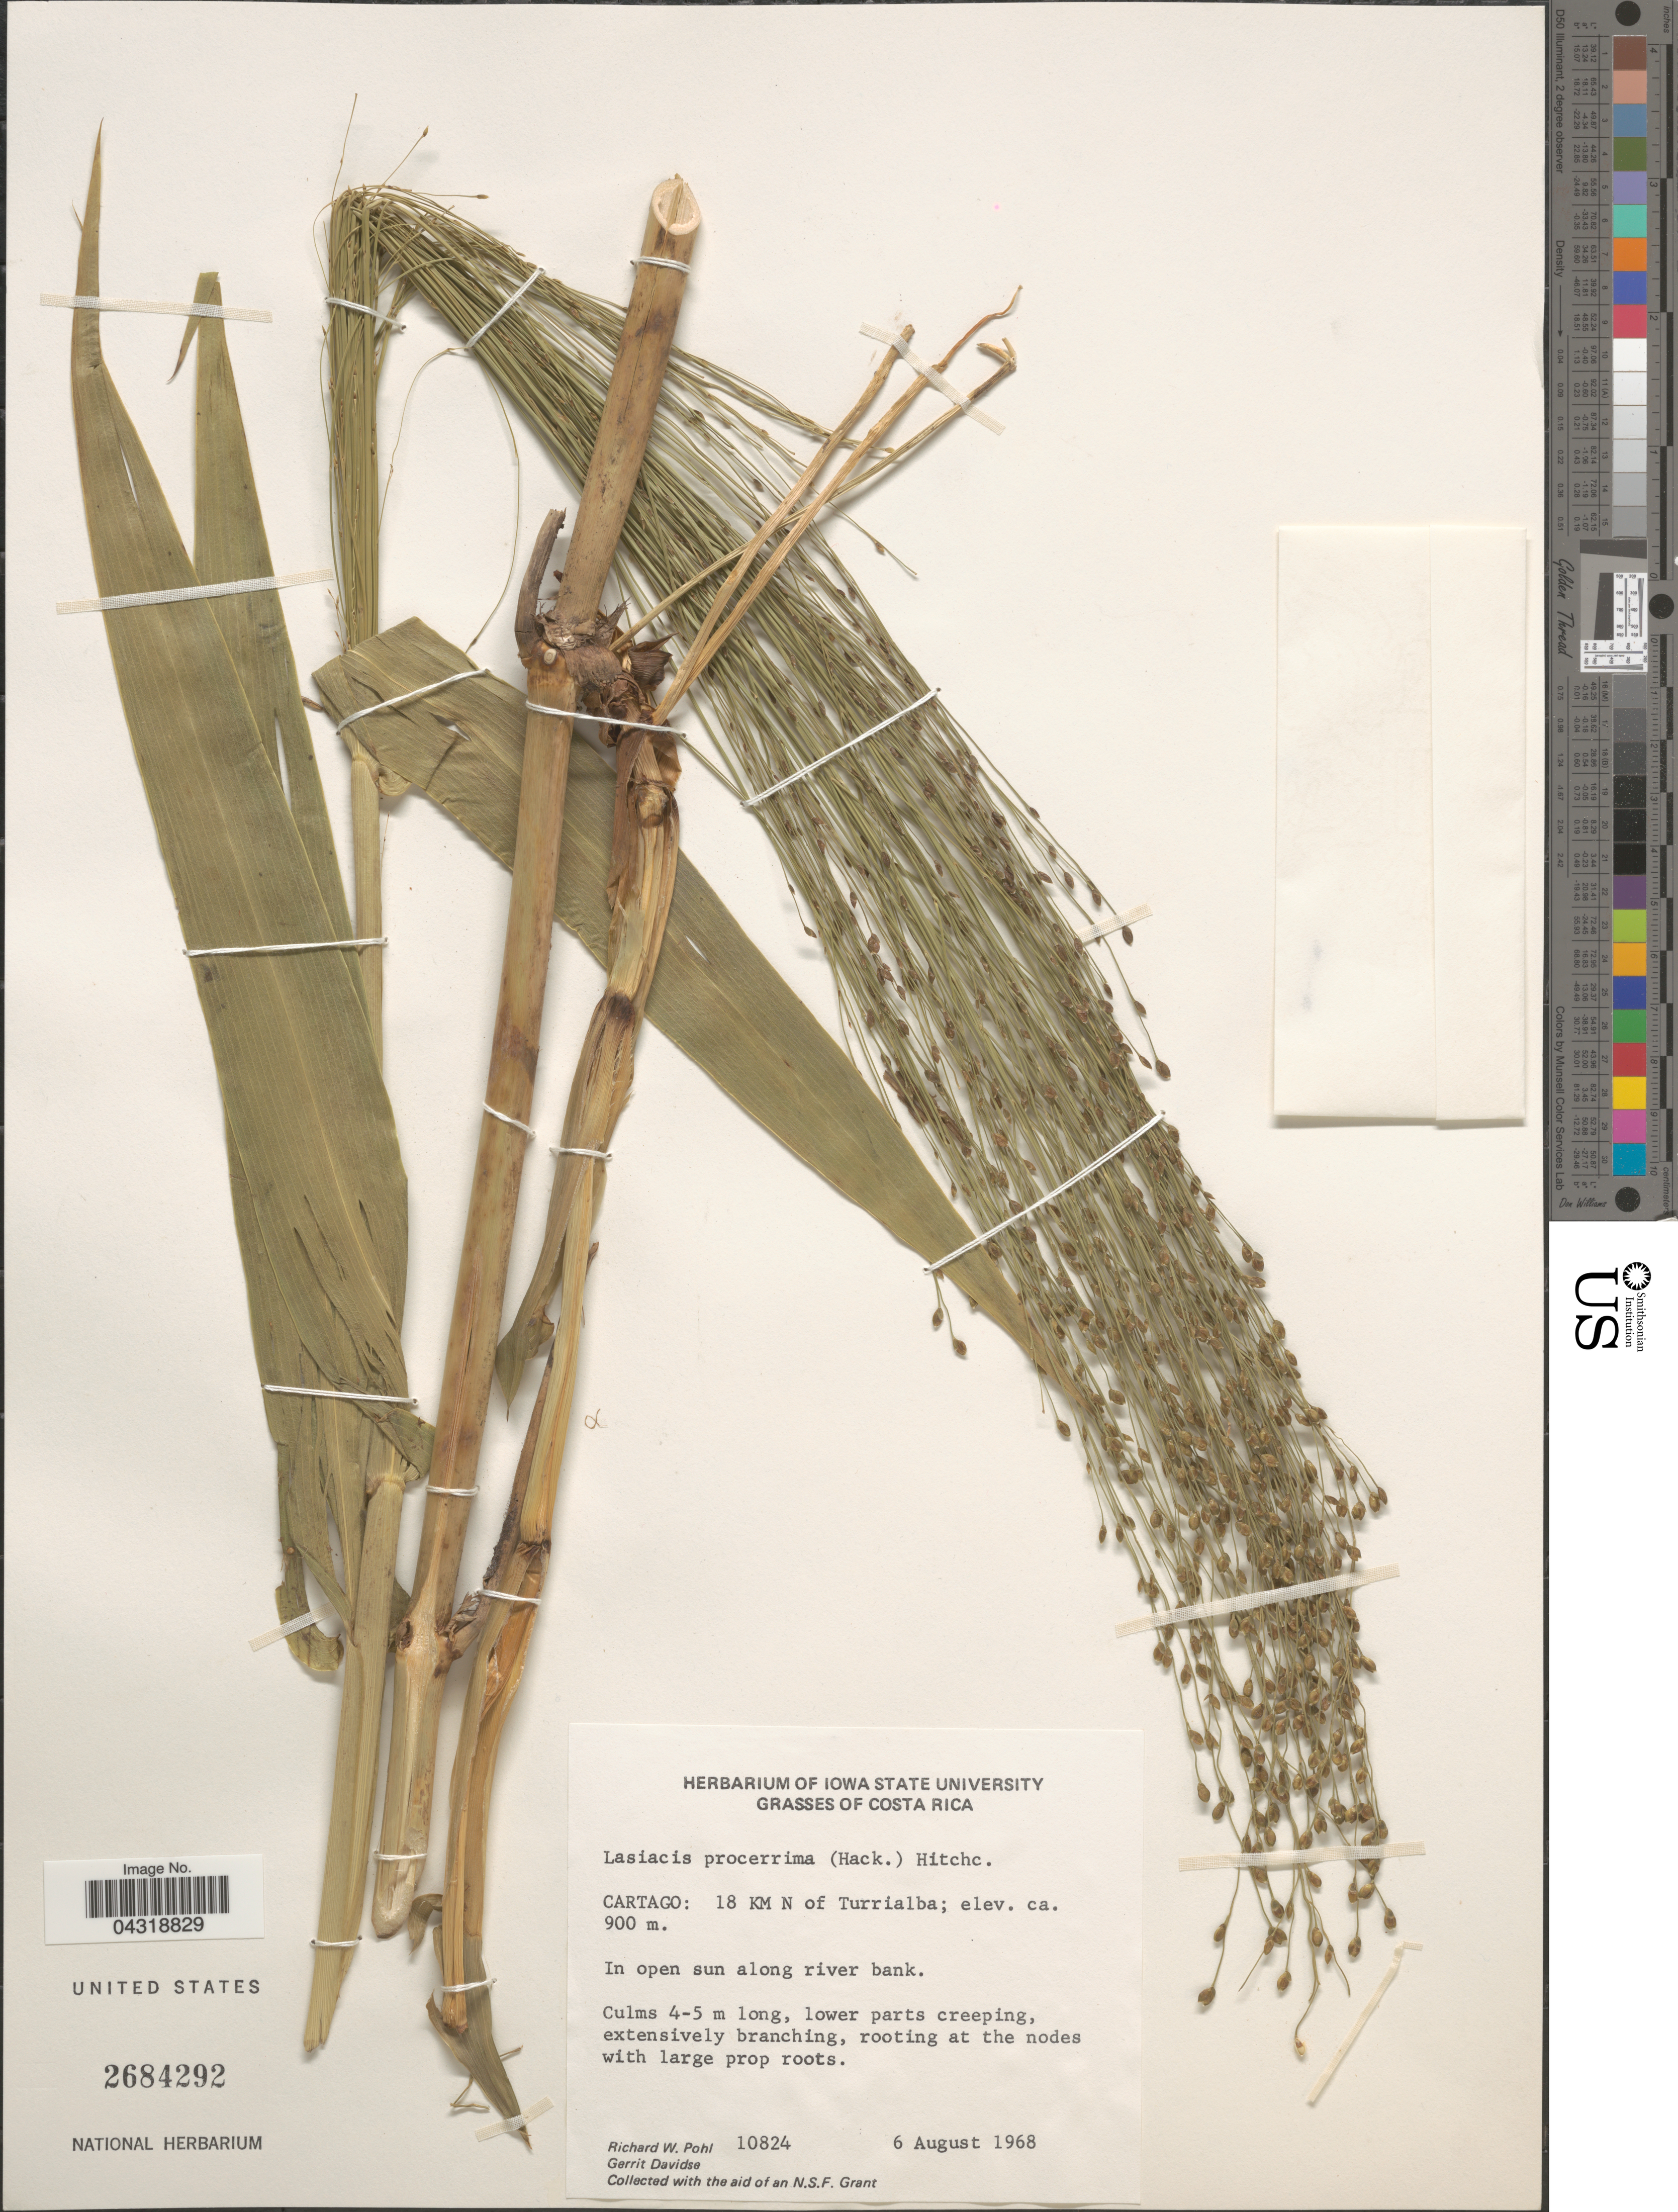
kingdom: Plantae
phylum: Tracheophyta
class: Liliopsida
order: Poales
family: Poaceae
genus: Lasiacis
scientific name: Lasiacis procerrima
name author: (Hack.) Hitchc.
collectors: R. W. Pohl & G. Davidse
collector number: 10824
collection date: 1968-08-06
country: Costa Rica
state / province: Cartago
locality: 18 KM N of Turrialba.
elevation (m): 900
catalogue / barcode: US 2684292